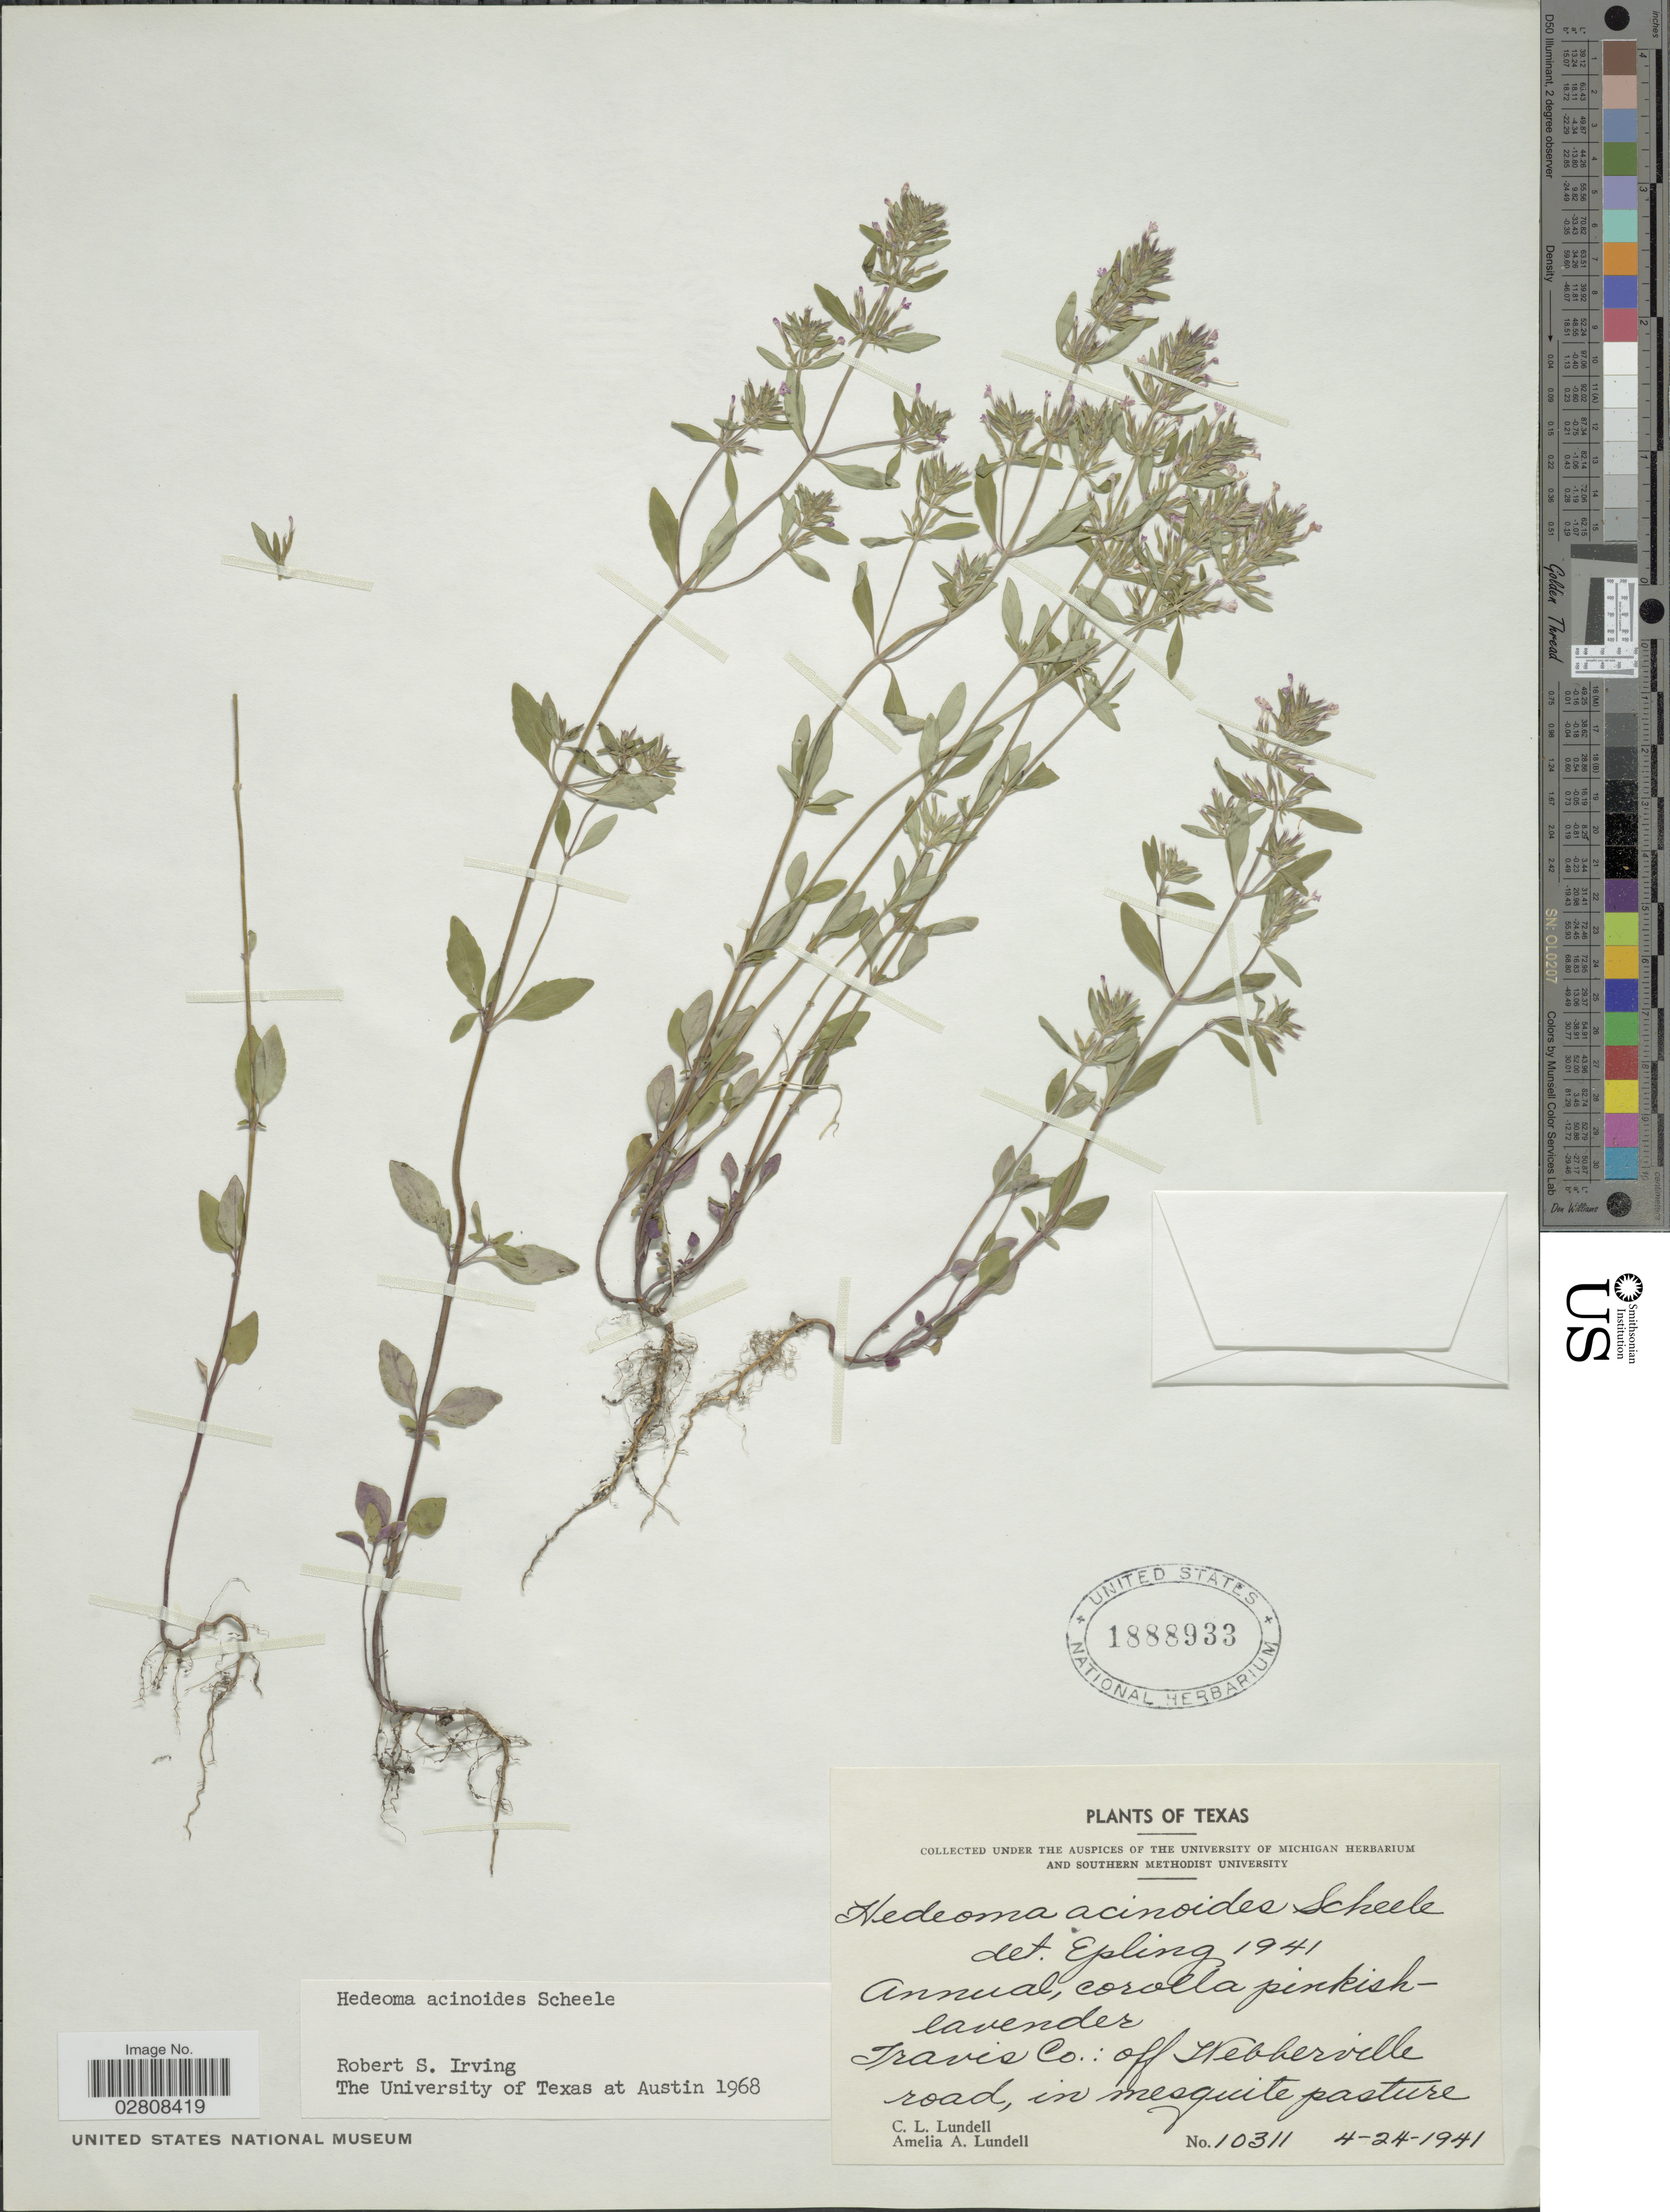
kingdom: Plantae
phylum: Tracheophyta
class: Magnoliopsida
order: Lamiales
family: Lamiaceae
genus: Hedeoma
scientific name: Hedeoma acinoides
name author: Scheele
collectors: C. L. Lundell & A. A. Lundell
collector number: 10311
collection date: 1941-04-24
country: United States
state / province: Texas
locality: Travis Co.: off. Webberville road, in mesquite pasture.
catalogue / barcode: US 1888933